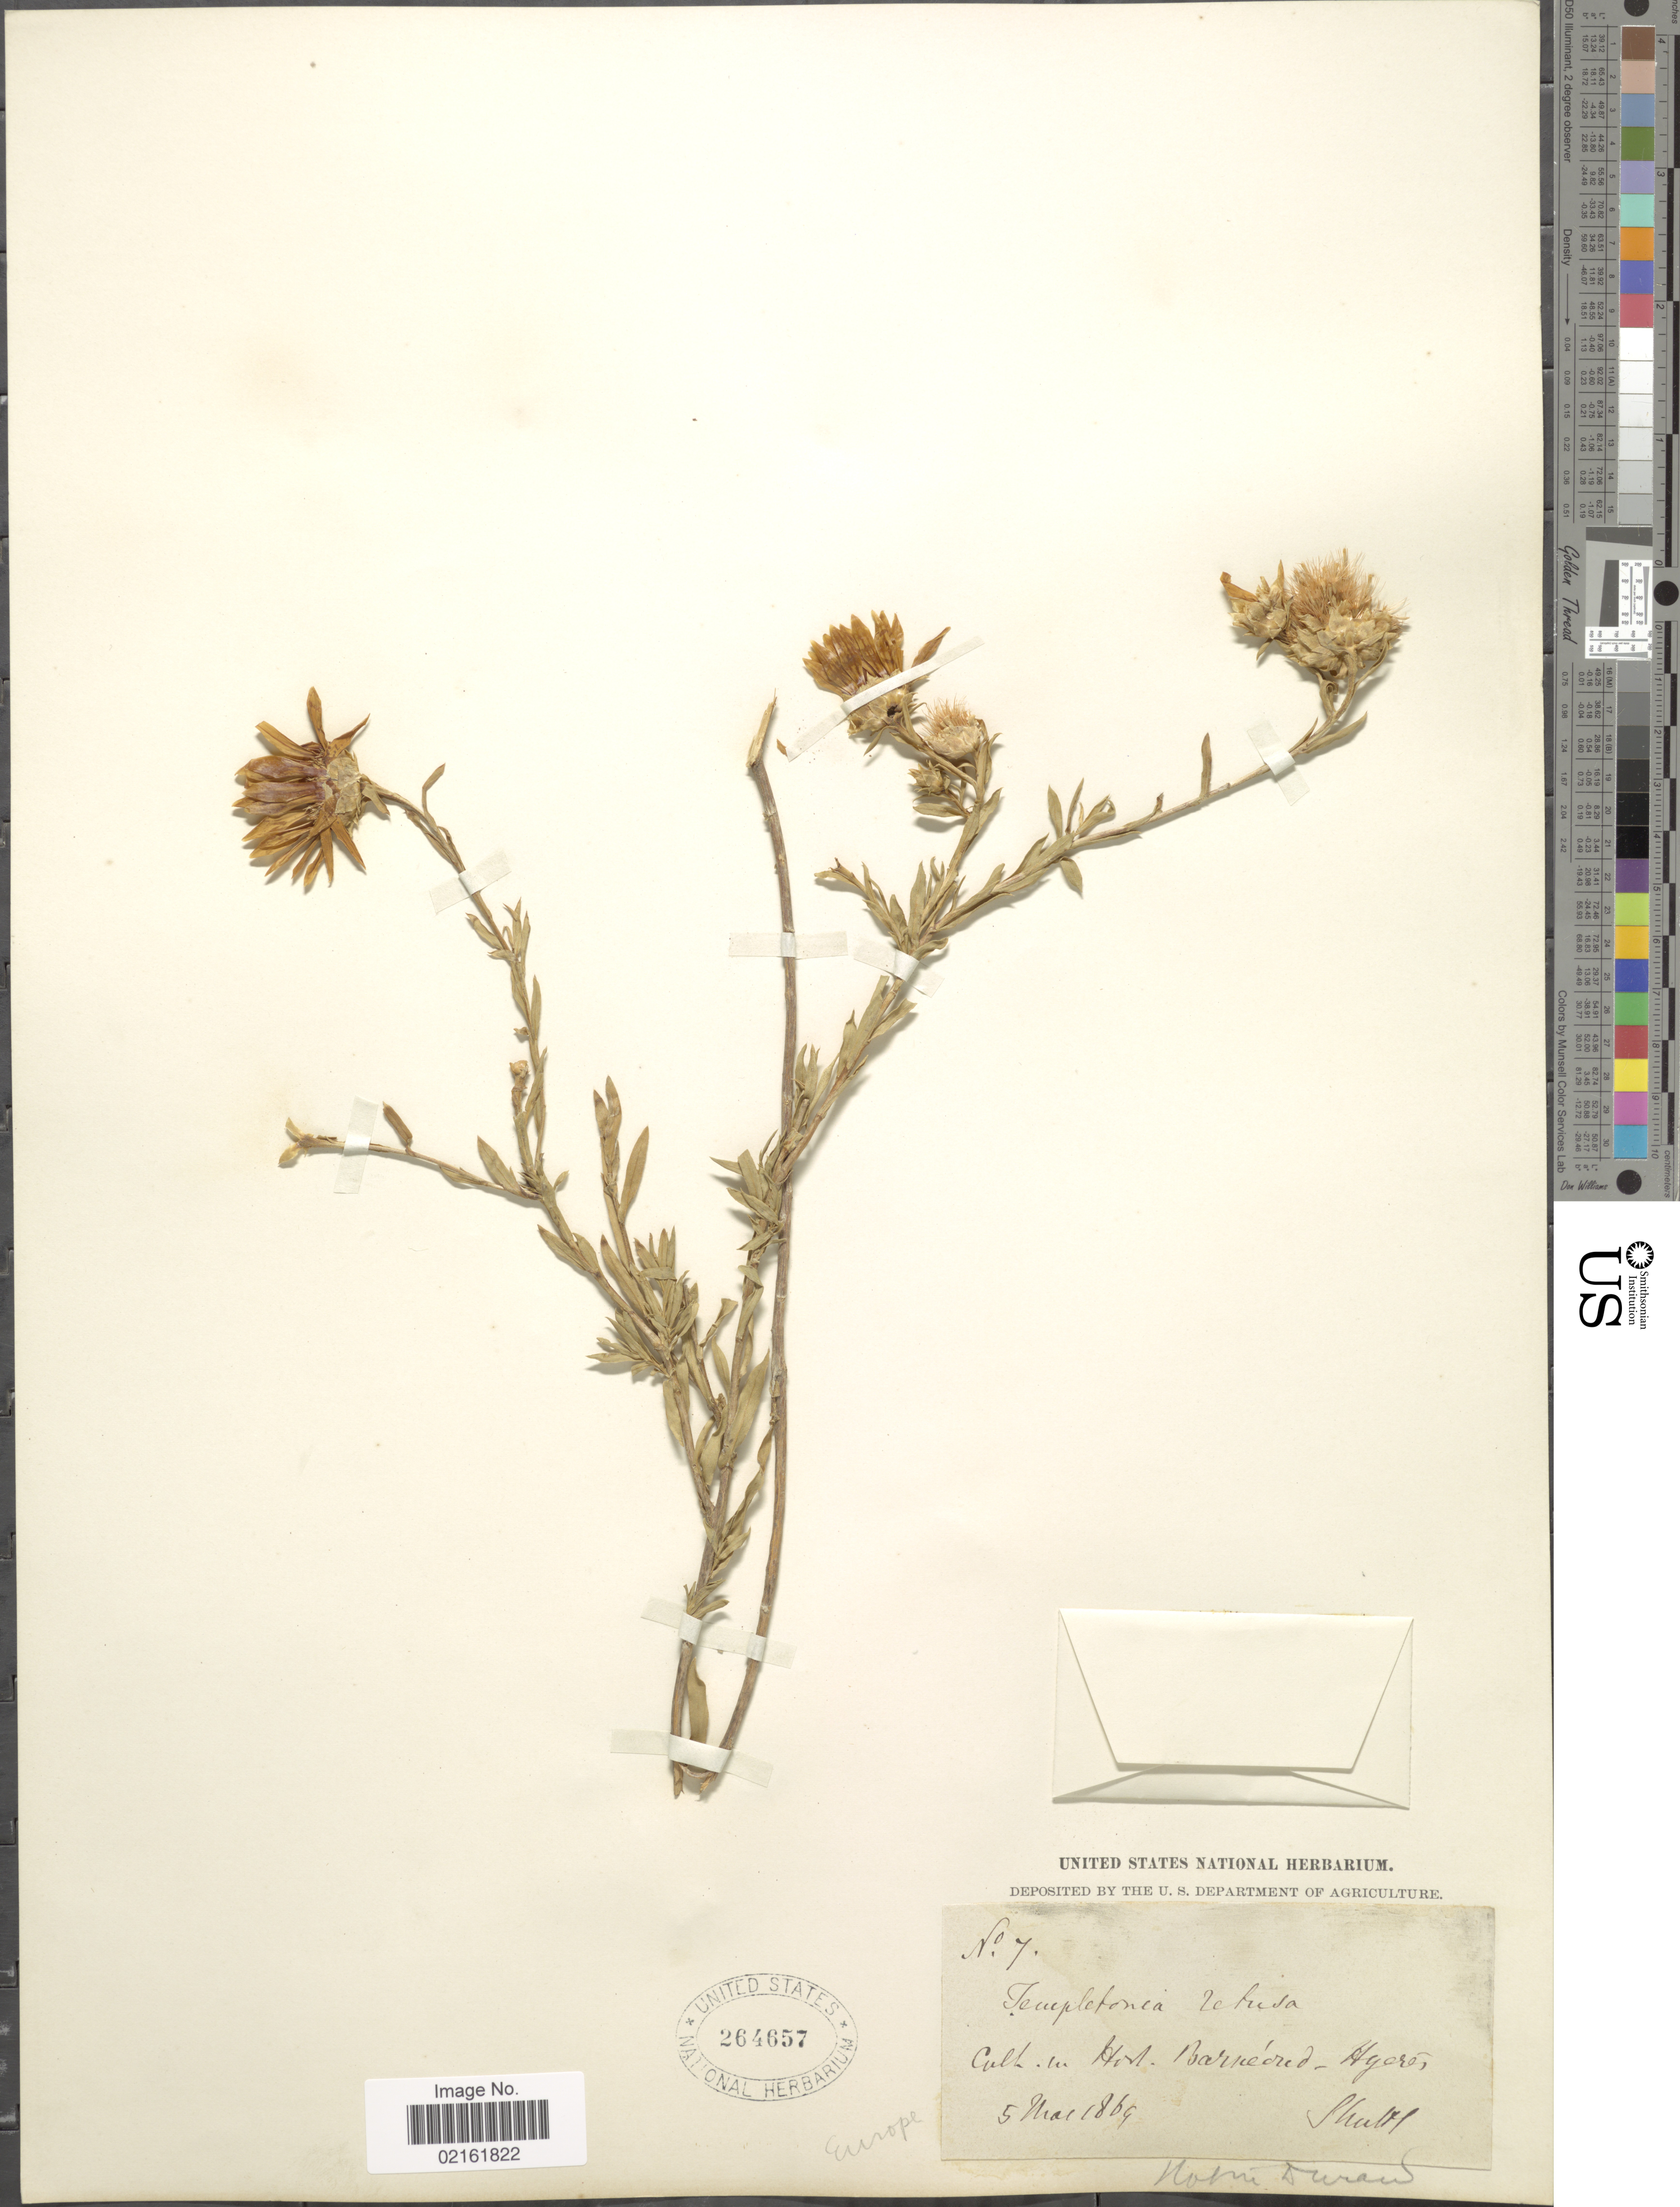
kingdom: Plantae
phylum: Tracheophyta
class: Magnoliopsida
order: Asterales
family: Asteraceae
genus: Centaurea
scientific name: Centaurea sp.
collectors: -. Shultz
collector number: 7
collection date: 1869-03-05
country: France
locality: Calt. in Hort. Barnedred Agere [interpreted]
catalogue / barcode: US 264657